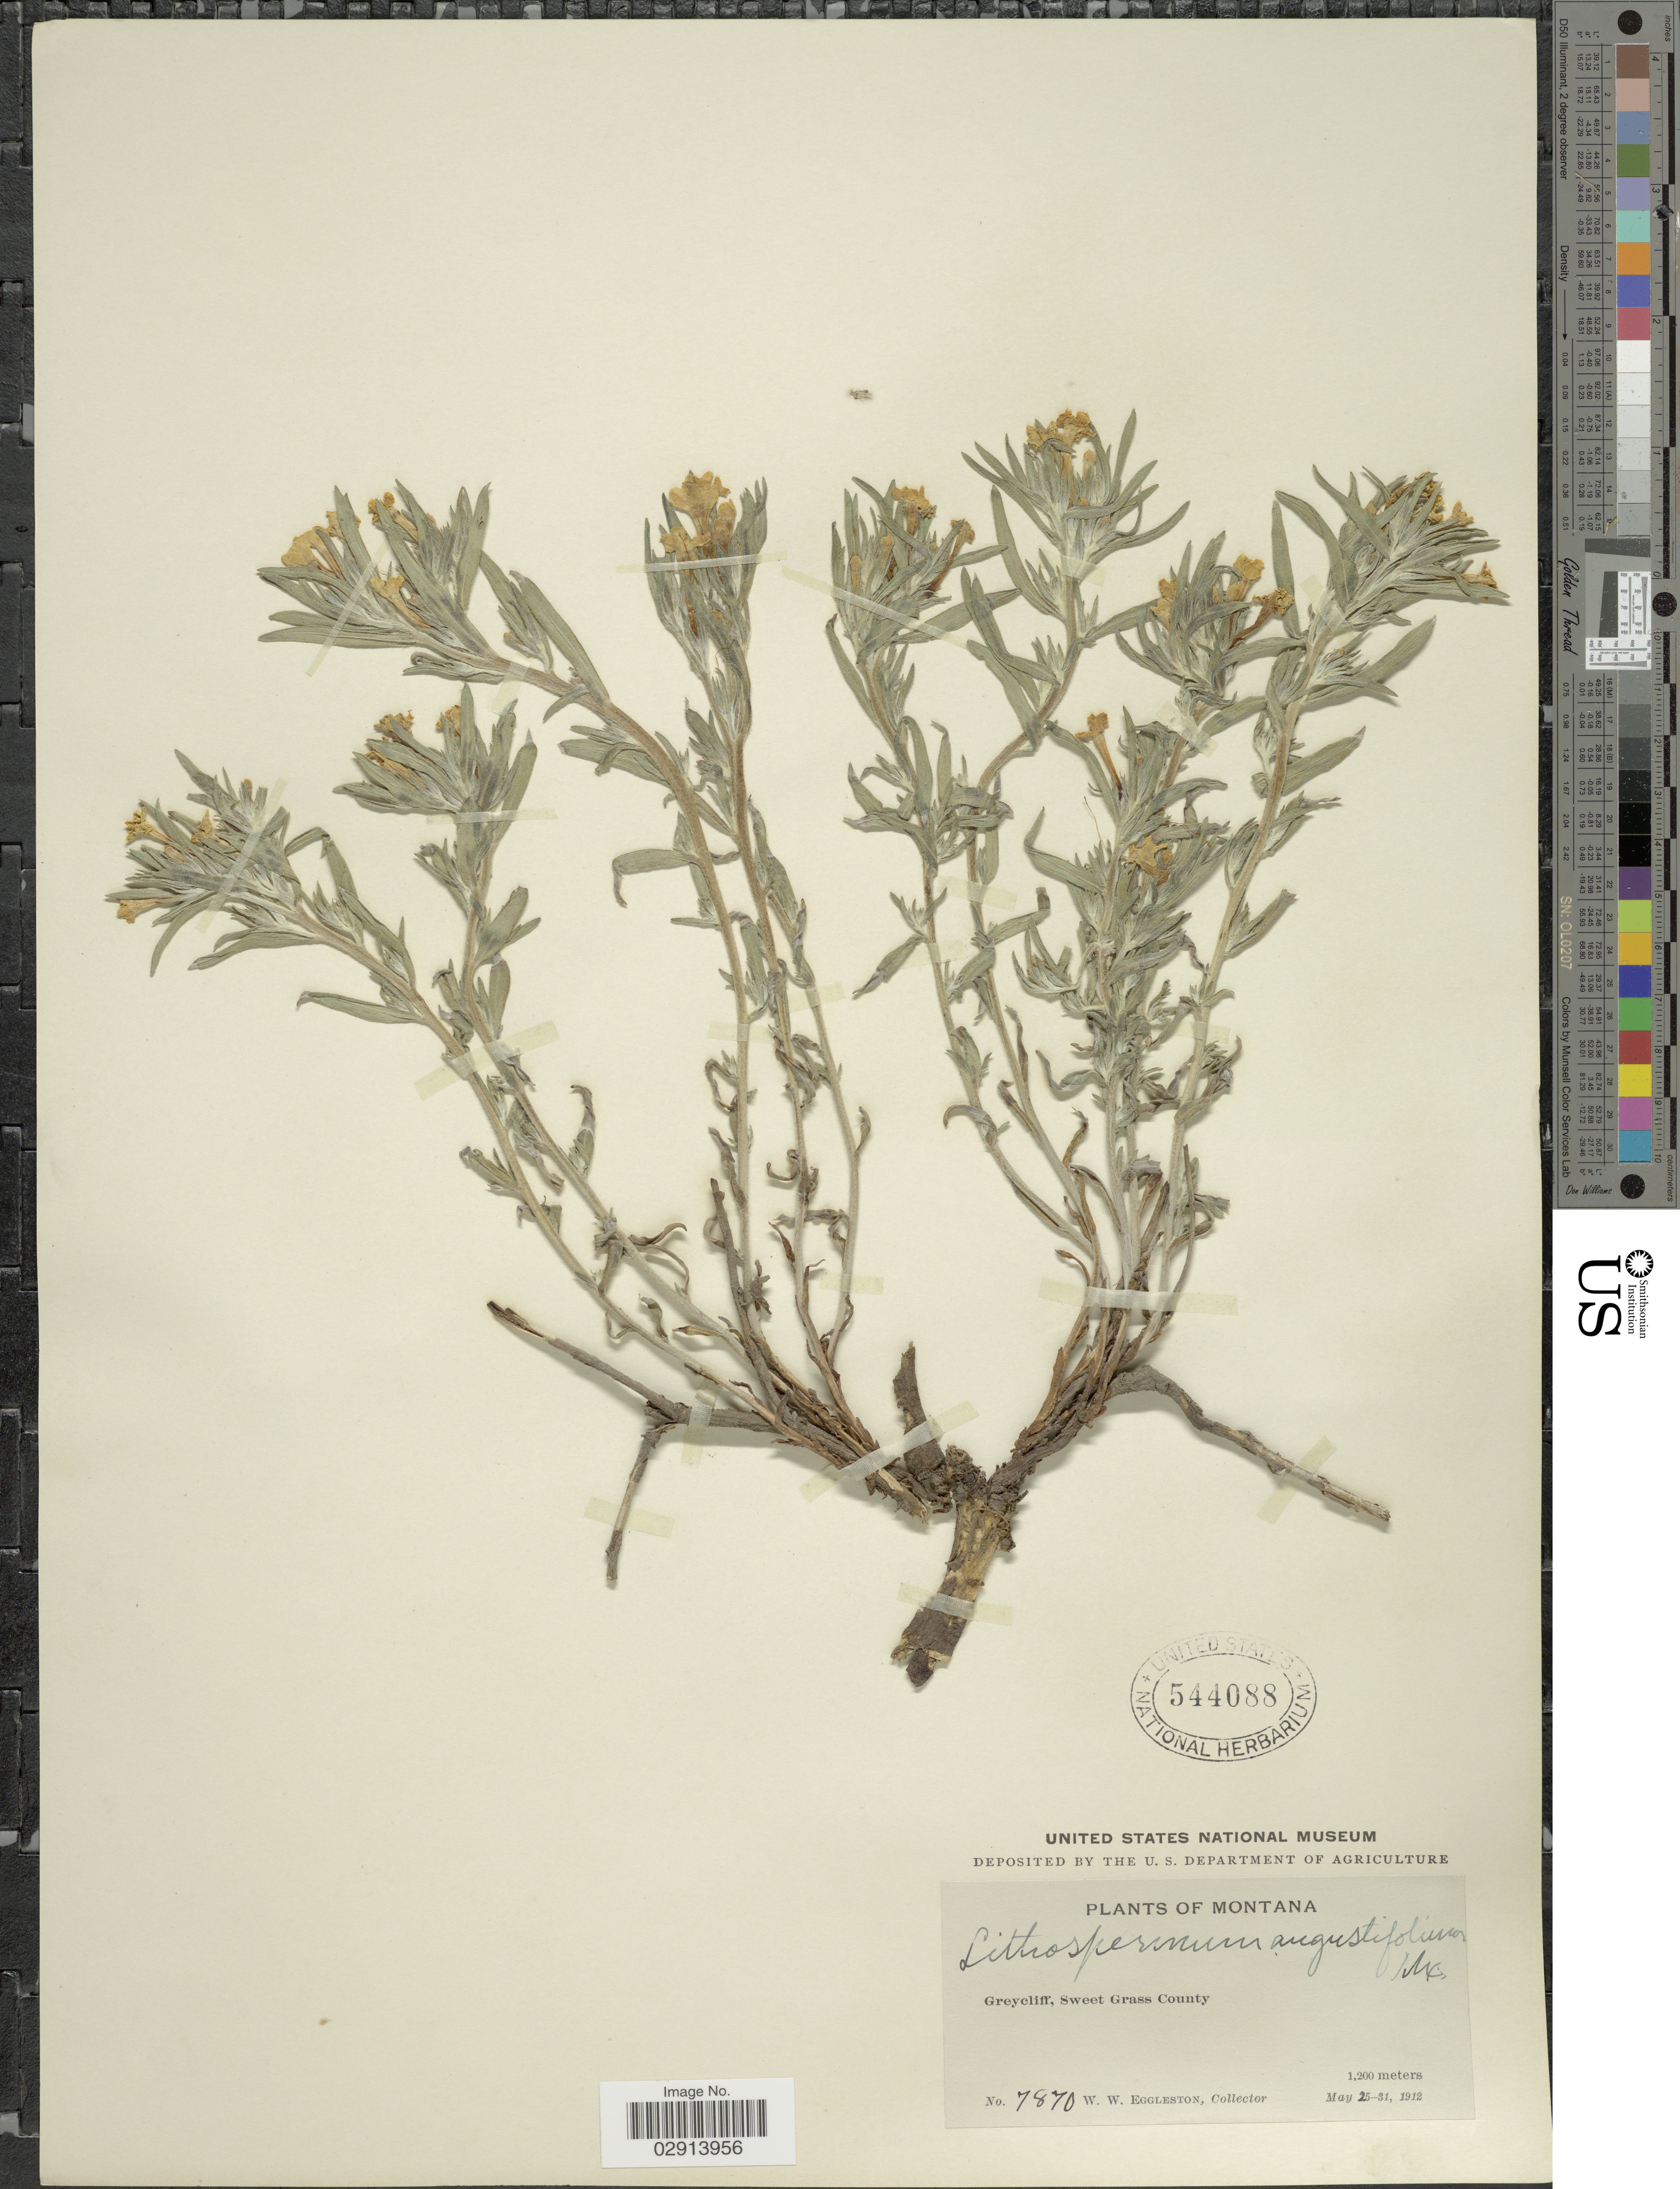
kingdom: Plantae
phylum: Tracheophyta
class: Magnoliopsida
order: Boraginales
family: Boraginaceae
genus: Lithospermum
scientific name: Lithospermum incisum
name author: Lehm.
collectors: W. W. Eggleston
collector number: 7870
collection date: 1912-05-25/1912-05-31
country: United States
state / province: Montana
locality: Greycliff, Sweet Grass County.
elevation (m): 1200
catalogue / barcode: US 544088